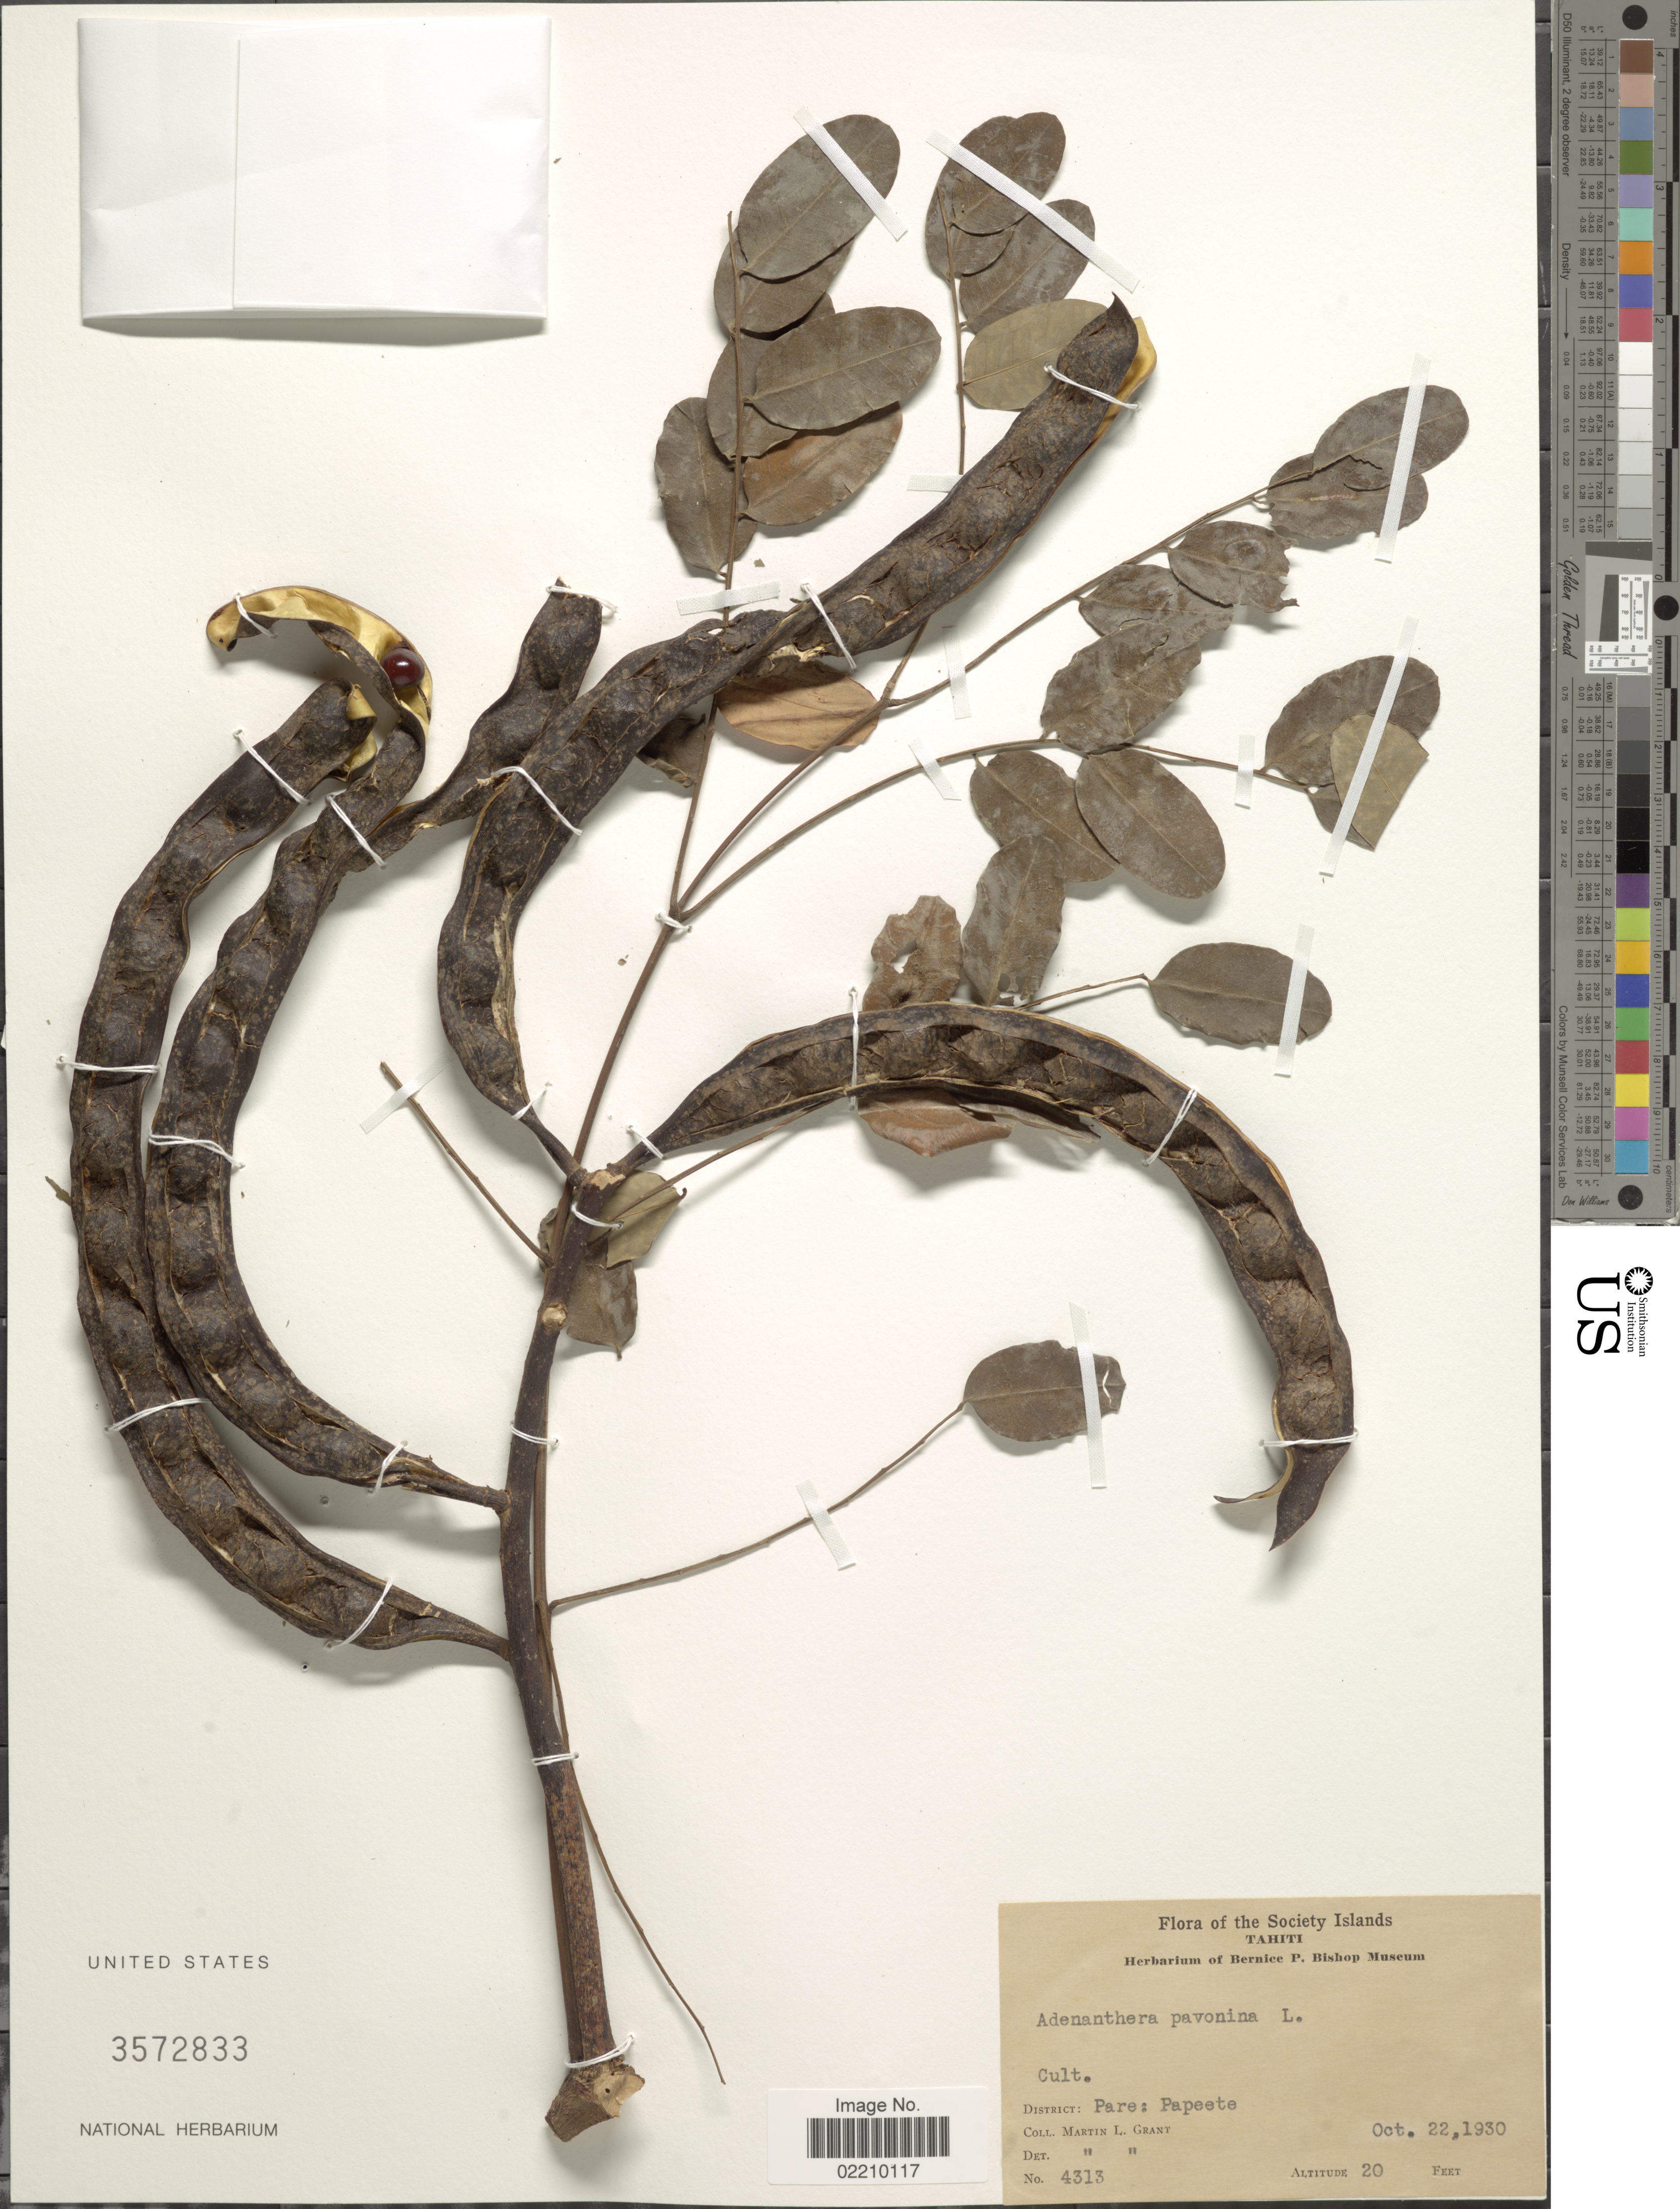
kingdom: Plantae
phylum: Tracheophyta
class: Magnoliopsida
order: Fabales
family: Fabaceae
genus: Adenanthera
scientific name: Adenanthera pavonina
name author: L.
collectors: M. L. Grant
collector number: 4313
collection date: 1930-10-22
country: French Polynesia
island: Tahiti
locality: Society Islands, Tahiti, District: Pare: Papeete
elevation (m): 6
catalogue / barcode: US 3572833